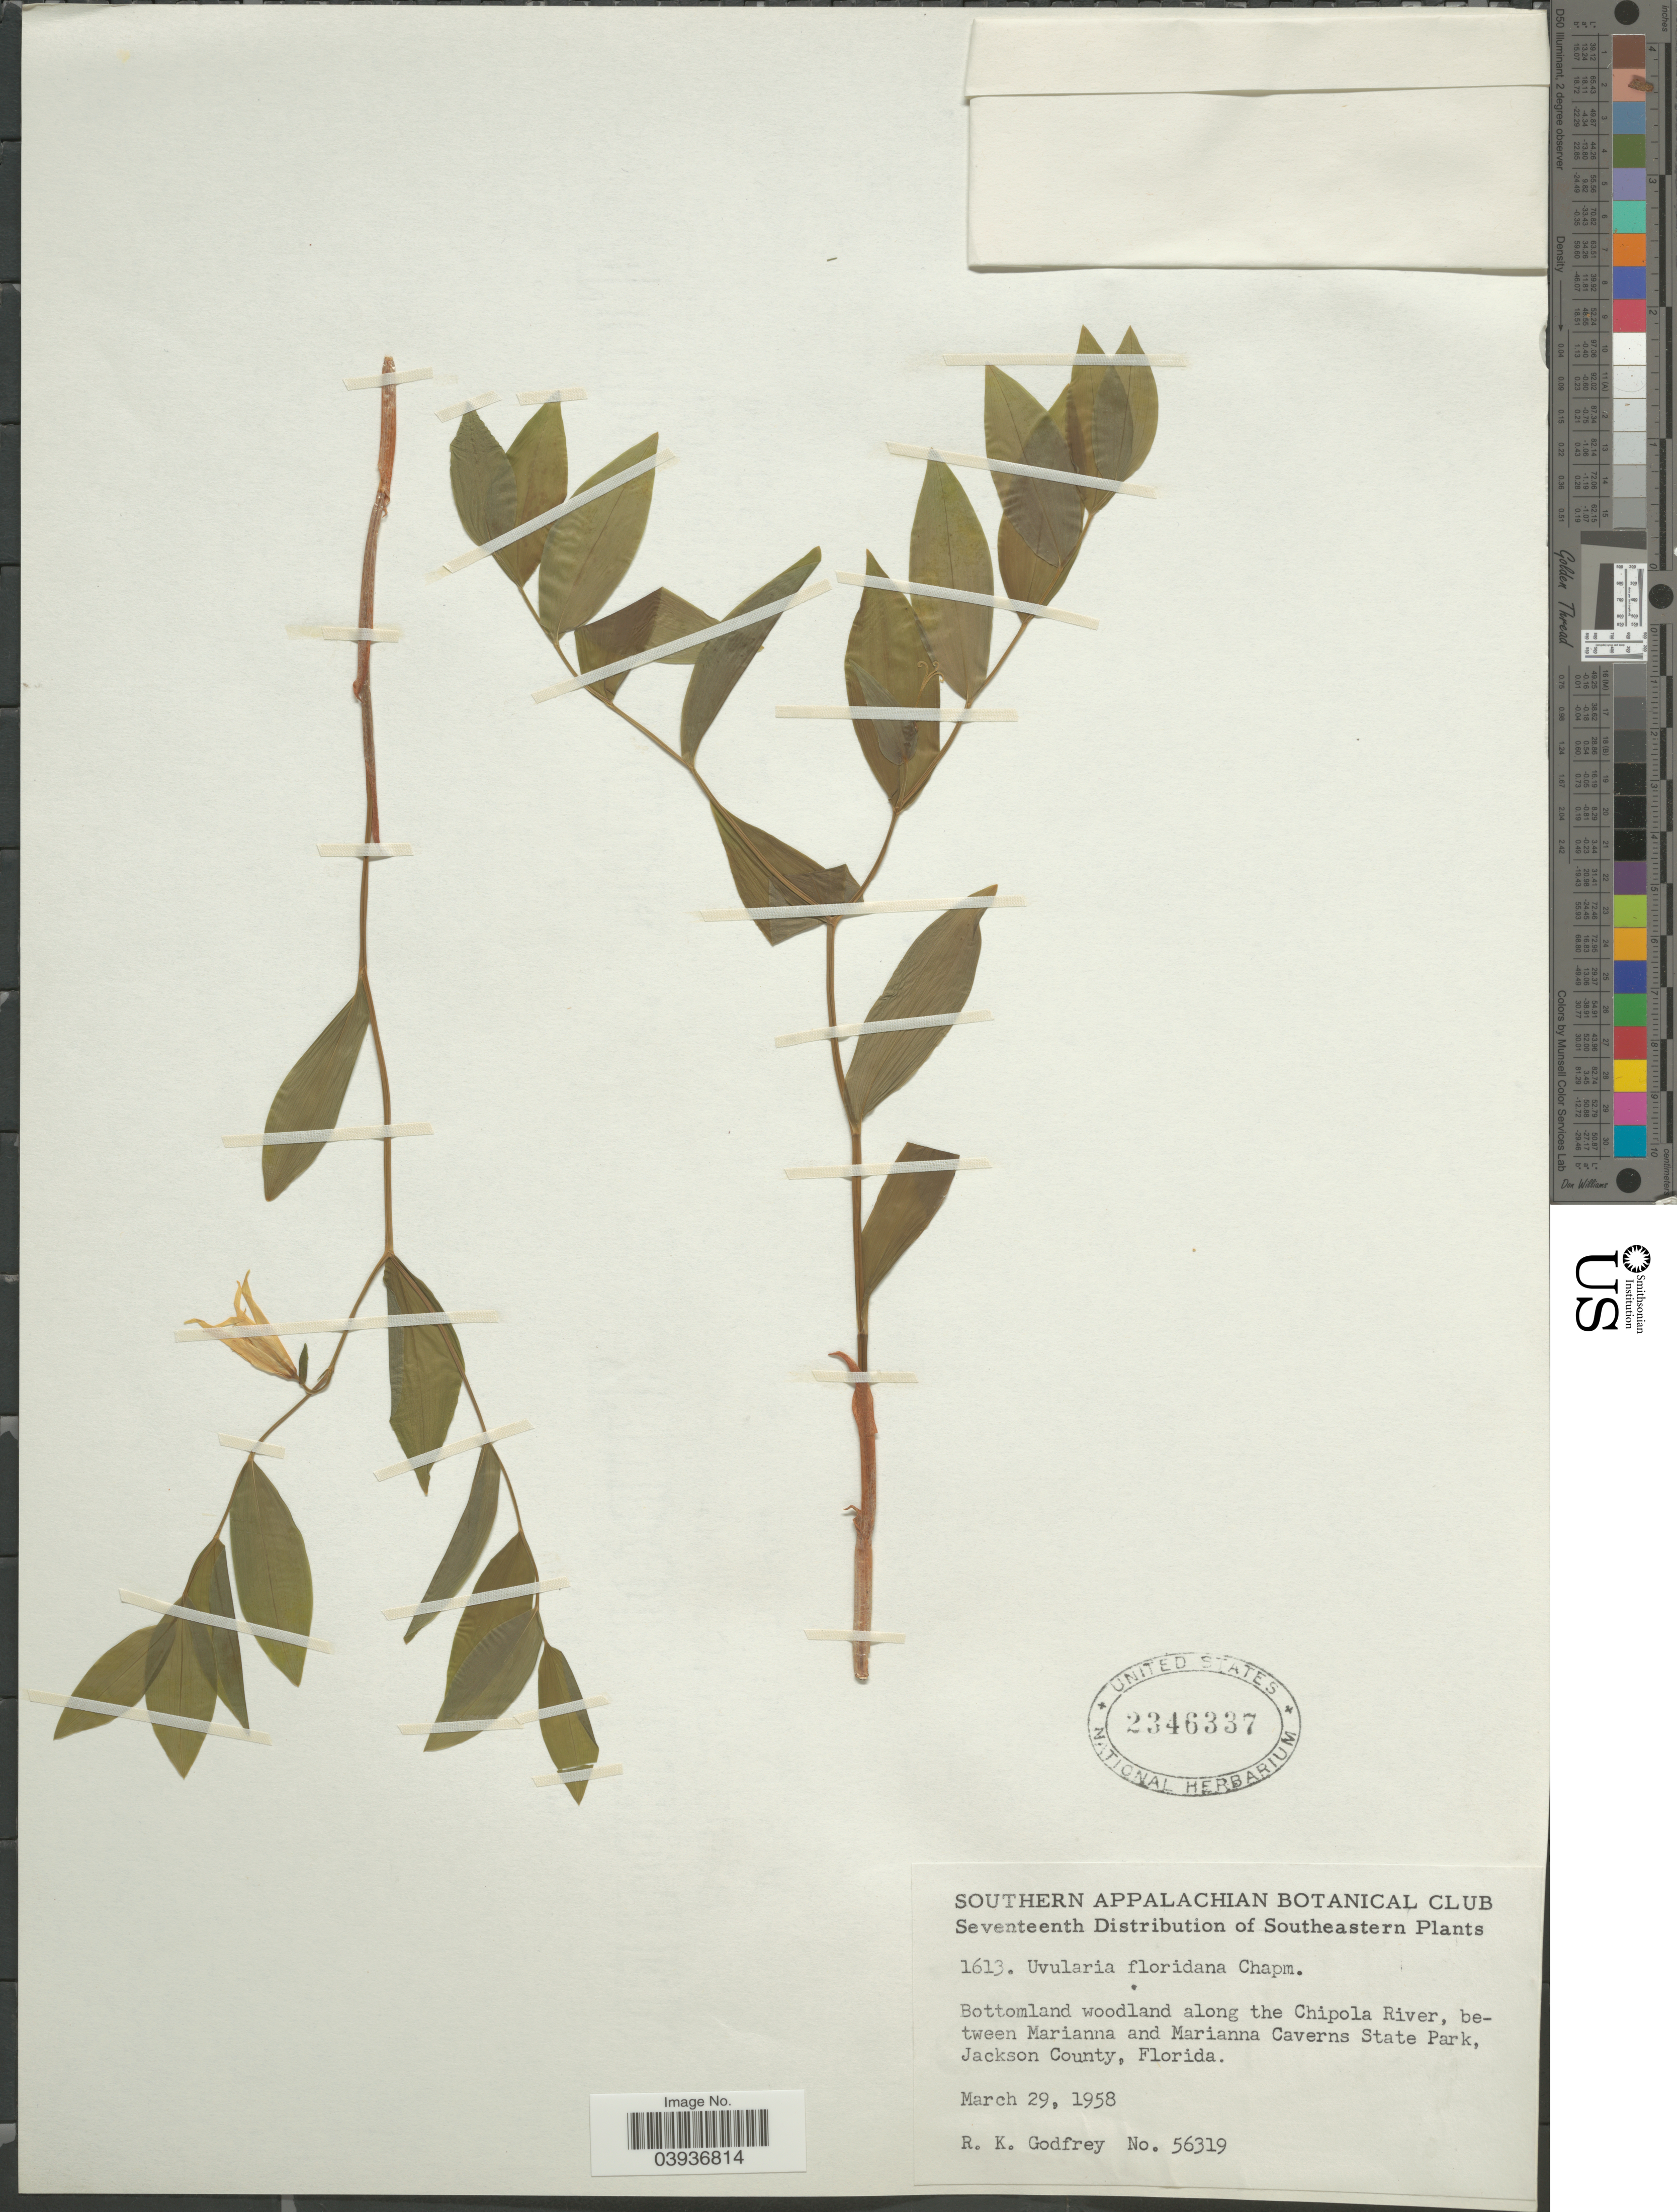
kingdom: Plantae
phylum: Tracheophyta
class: Liliopsida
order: Liliales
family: Colchicaceae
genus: Uvularia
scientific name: Uvularia floridana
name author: Chapm.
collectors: R. K. Godfrey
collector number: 56319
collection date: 1958-03-29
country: United States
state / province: Florida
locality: Southeastern. Bottomland woodland along the Chipola River, between Marianna and Marianna Caverns State Park, Jackson County.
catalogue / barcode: US 2346337